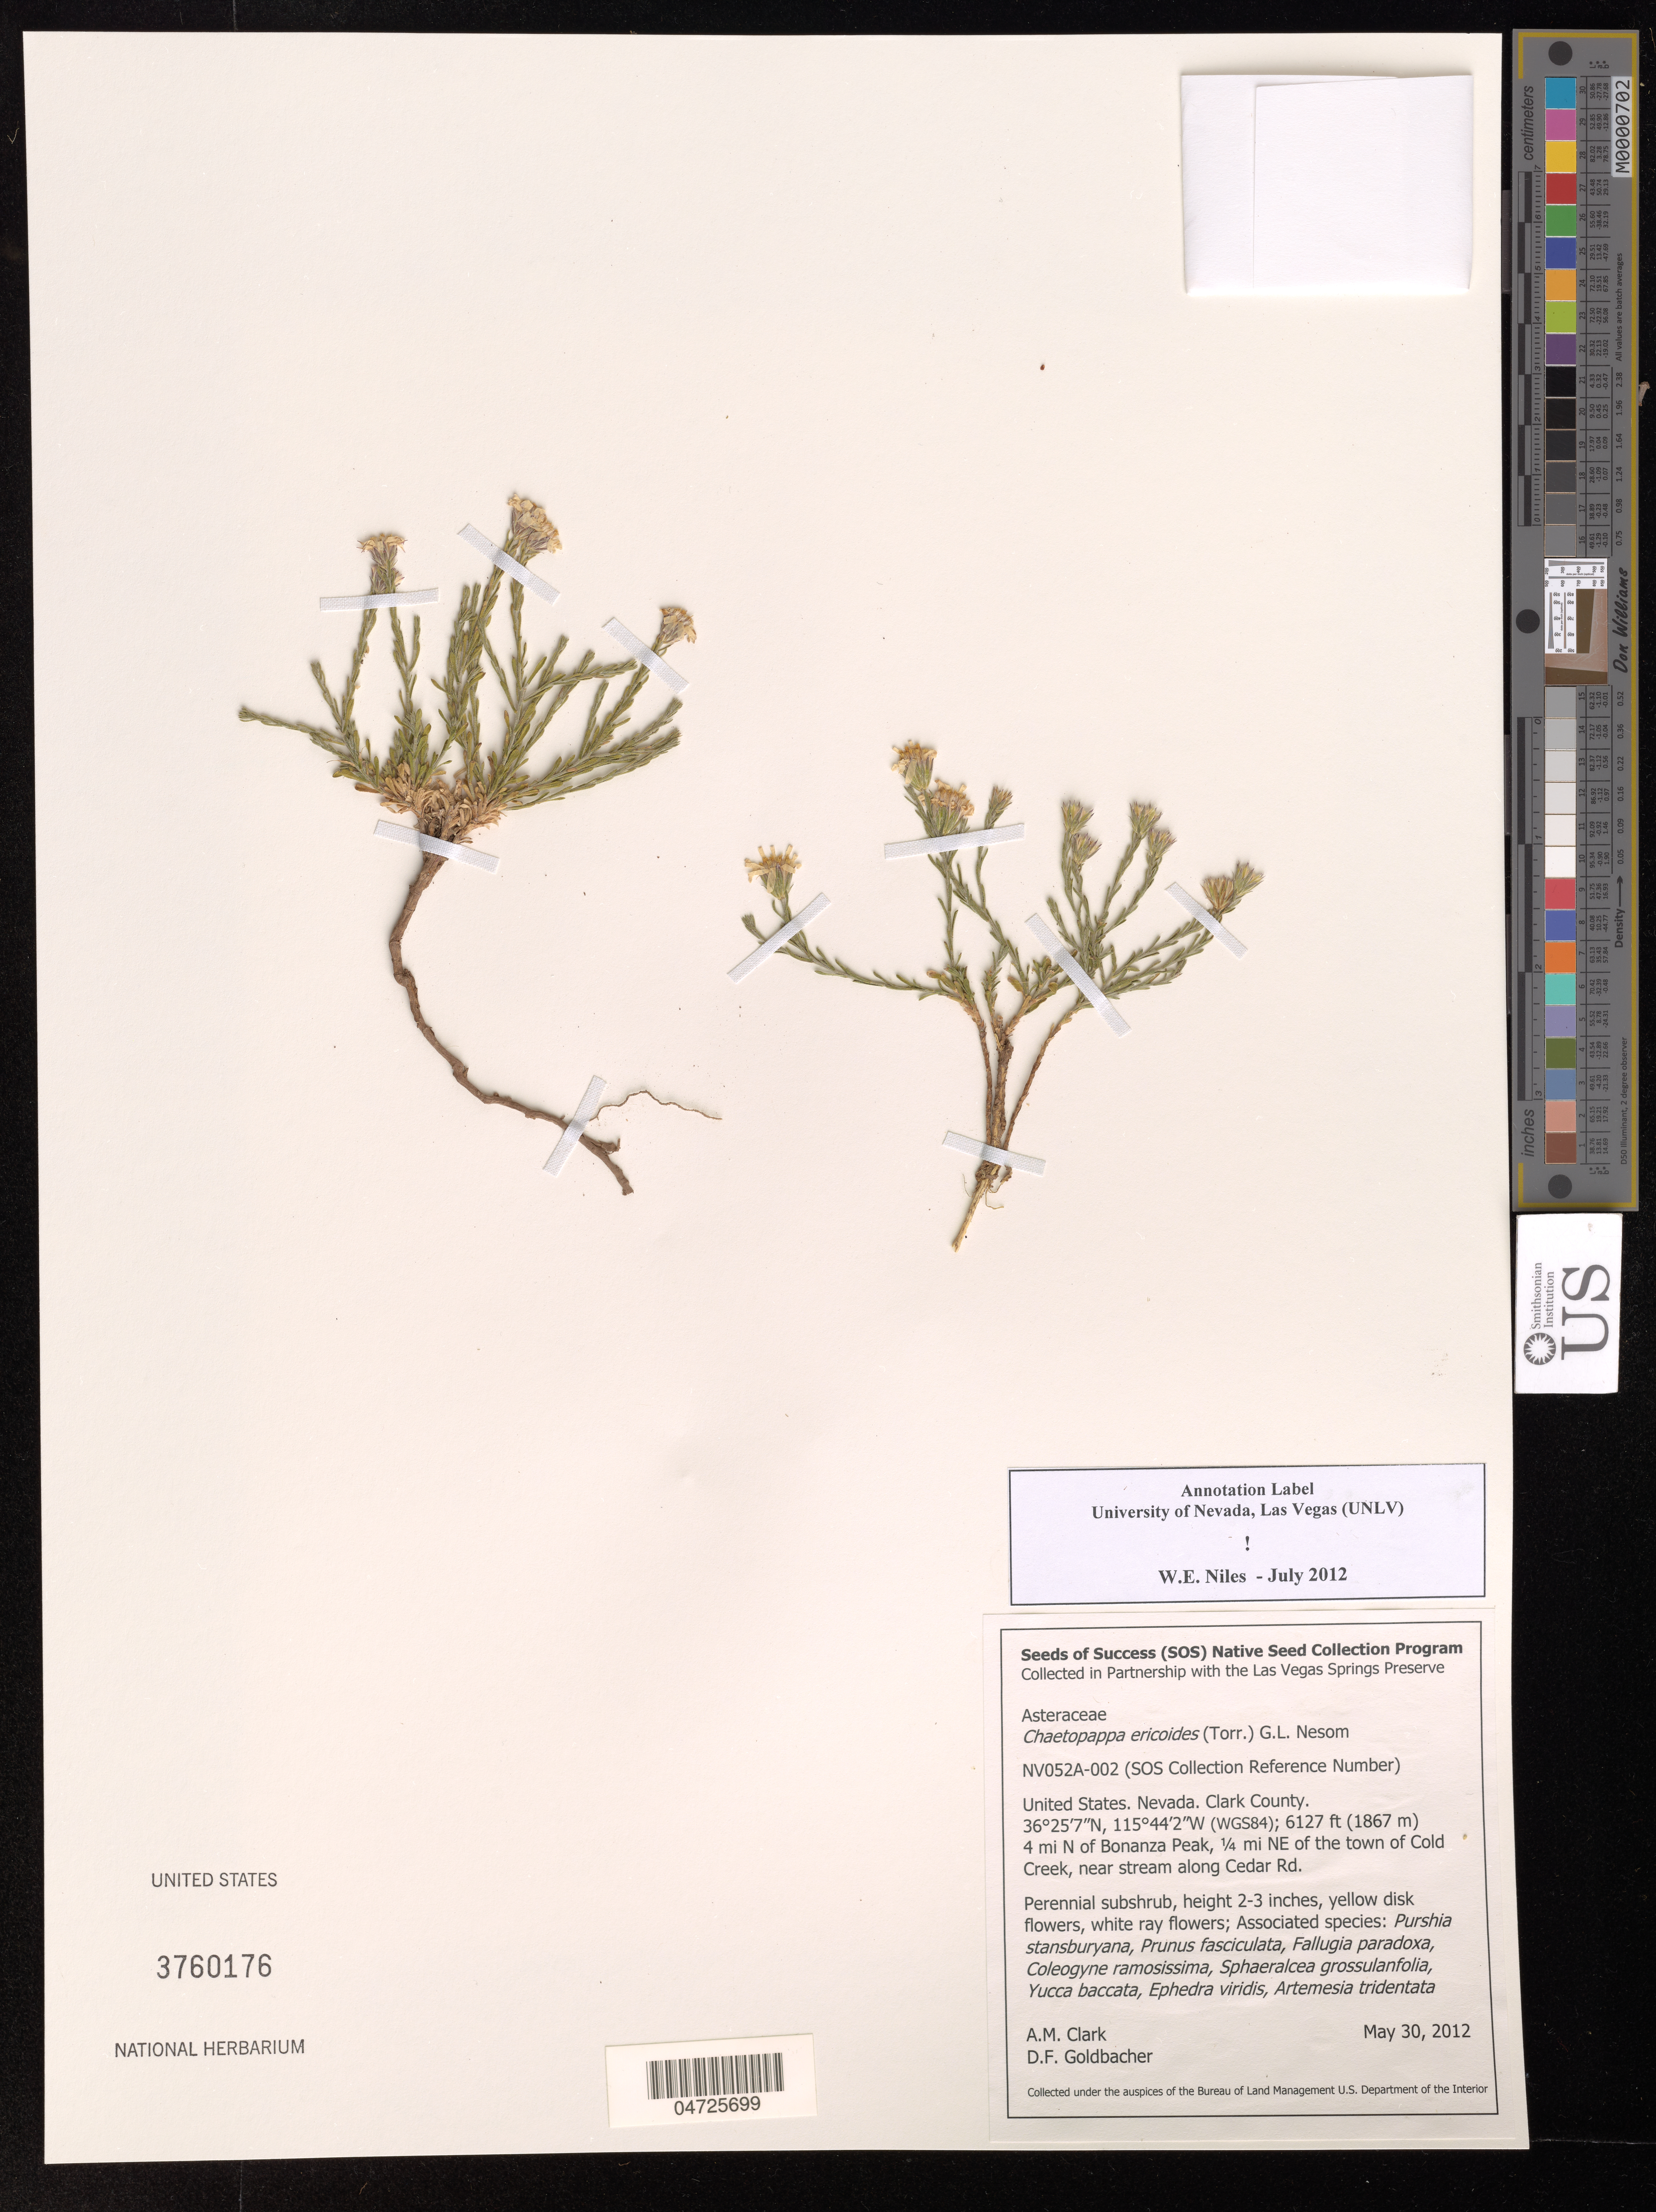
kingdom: Plantae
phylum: Tracheophyta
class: Magnoliopsida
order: Asterales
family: Asteraceae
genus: Chaetopappa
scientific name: Chaetopappa ericoides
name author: (Torr.) G.L. Nesom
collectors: A. Clark & D. Goldbacher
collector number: NV052A-002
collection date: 2012-05-30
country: United States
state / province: Nevada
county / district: Clark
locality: Clark County. (WGS84) 4 mi N of Bonanza Peak, ¼ mi NE of the town of Cold Creek, near stream along Cedar Rd.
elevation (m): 1868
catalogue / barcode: US 3760176